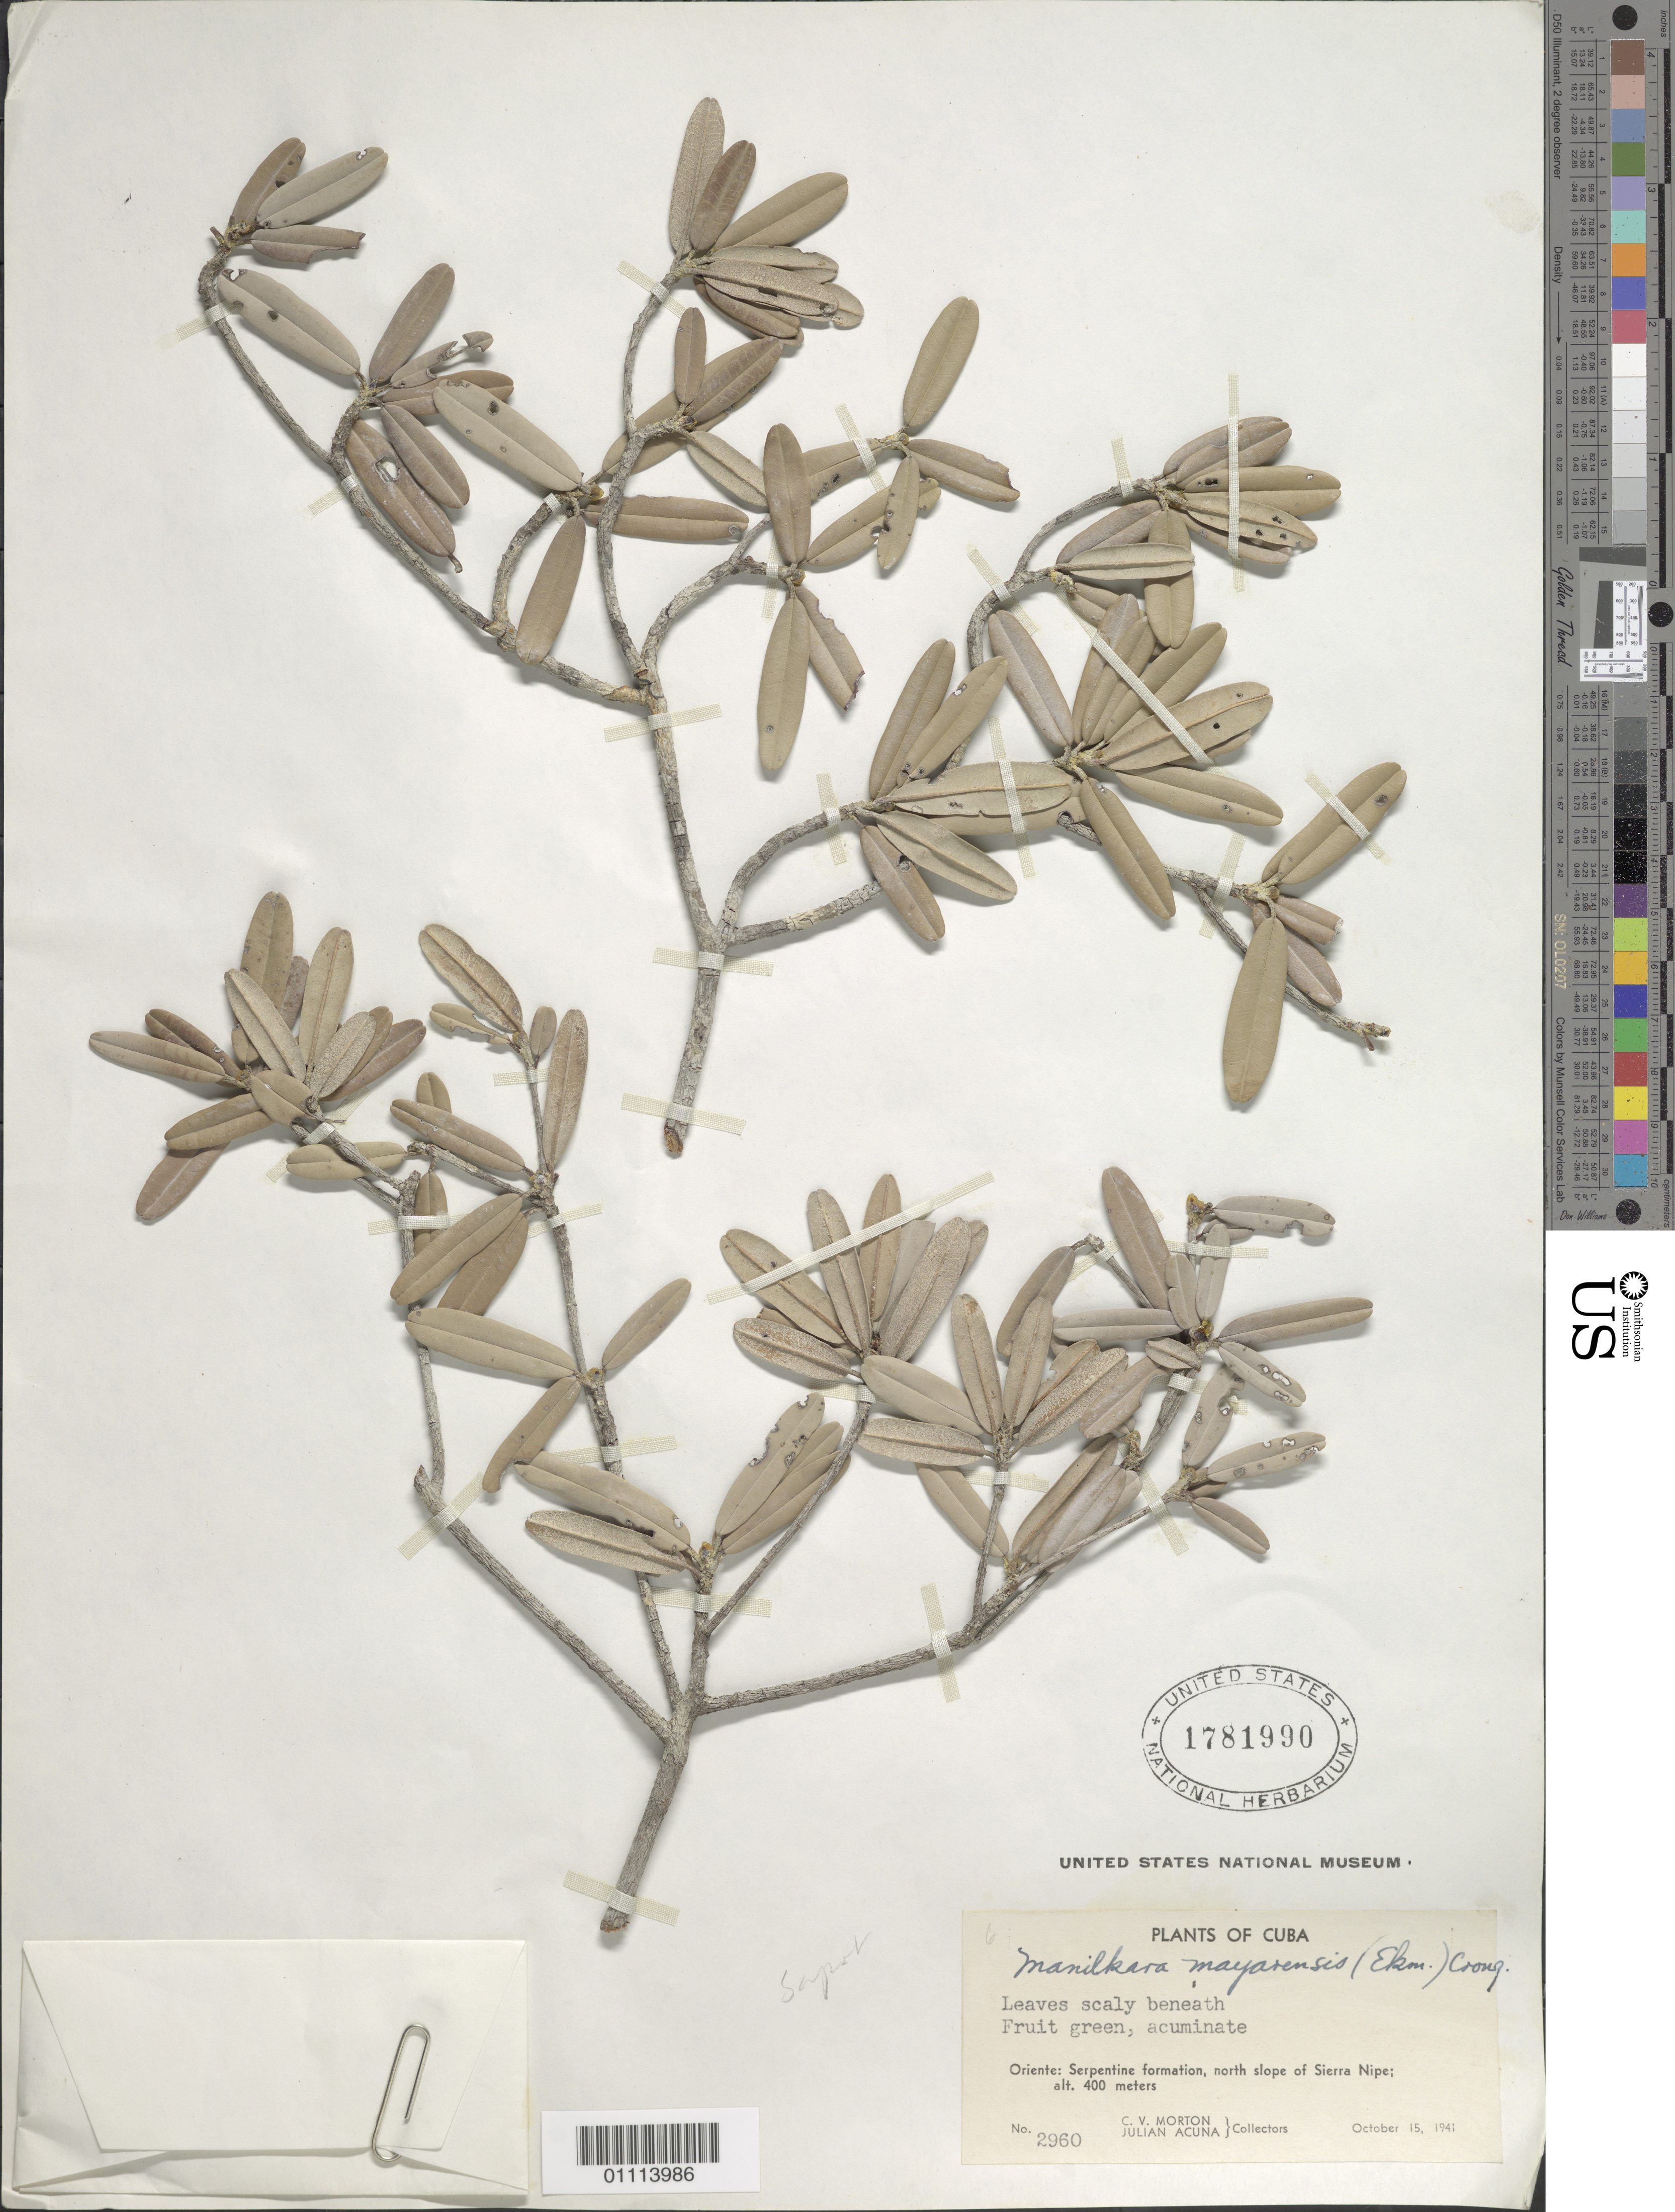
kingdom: Plantae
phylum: Tracheophyta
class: Magnoliopsida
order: Ericales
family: Sapotaceae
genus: Manilkara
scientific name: Manilkara mayarensis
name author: (Ekman ex Urb.) Cronq.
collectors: C. V. Morton & J. Acuña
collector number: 2960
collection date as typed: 15 Oct 1941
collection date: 1941-10-15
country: Cuba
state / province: Holguín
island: Cuba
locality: Oriente: Serpentine formation, north slope of Sierra Nipe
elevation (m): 400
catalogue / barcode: US 1781990